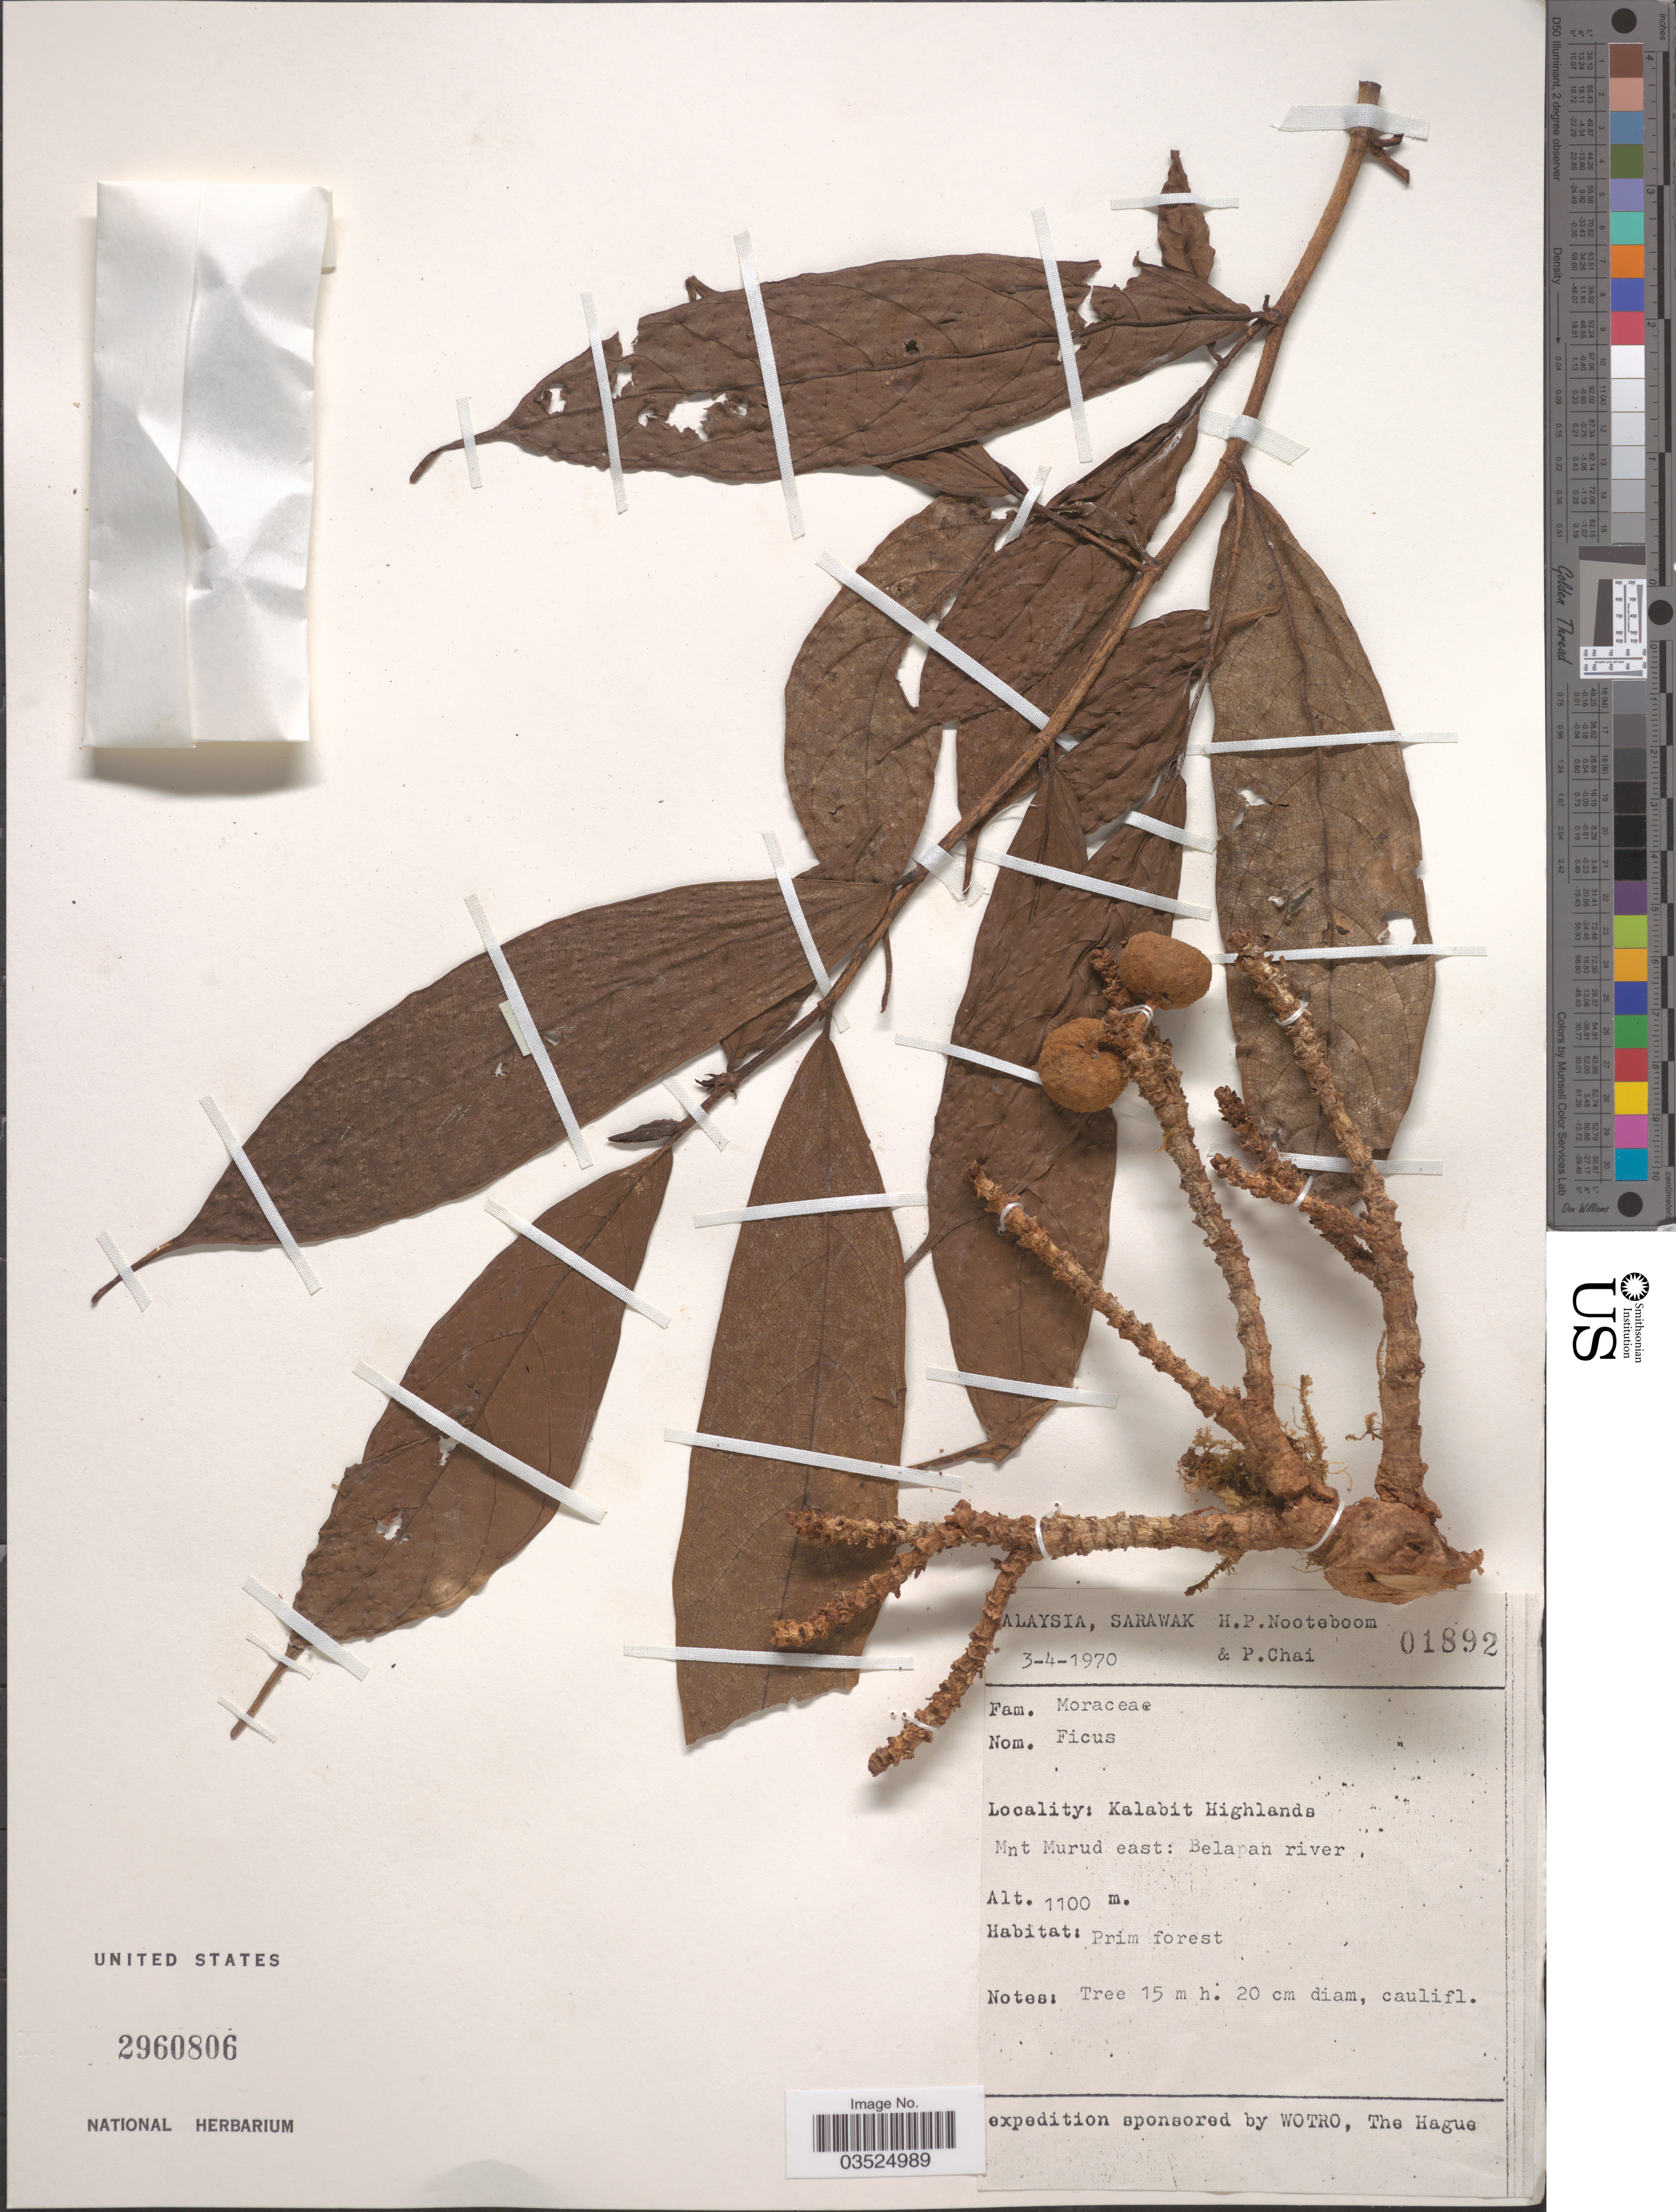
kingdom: Plantae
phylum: Tracheophyta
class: Magnoliopsida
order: Rosales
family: Moraceae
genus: Ficus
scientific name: Ficus sp.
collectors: H. P. Nooteboom & P. Chai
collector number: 01892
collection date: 1970-04-03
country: Malaysia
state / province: Sarawak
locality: Kalabit Highlands. Mnt Murud east: Belapan river.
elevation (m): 1100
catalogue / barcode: US 2960806